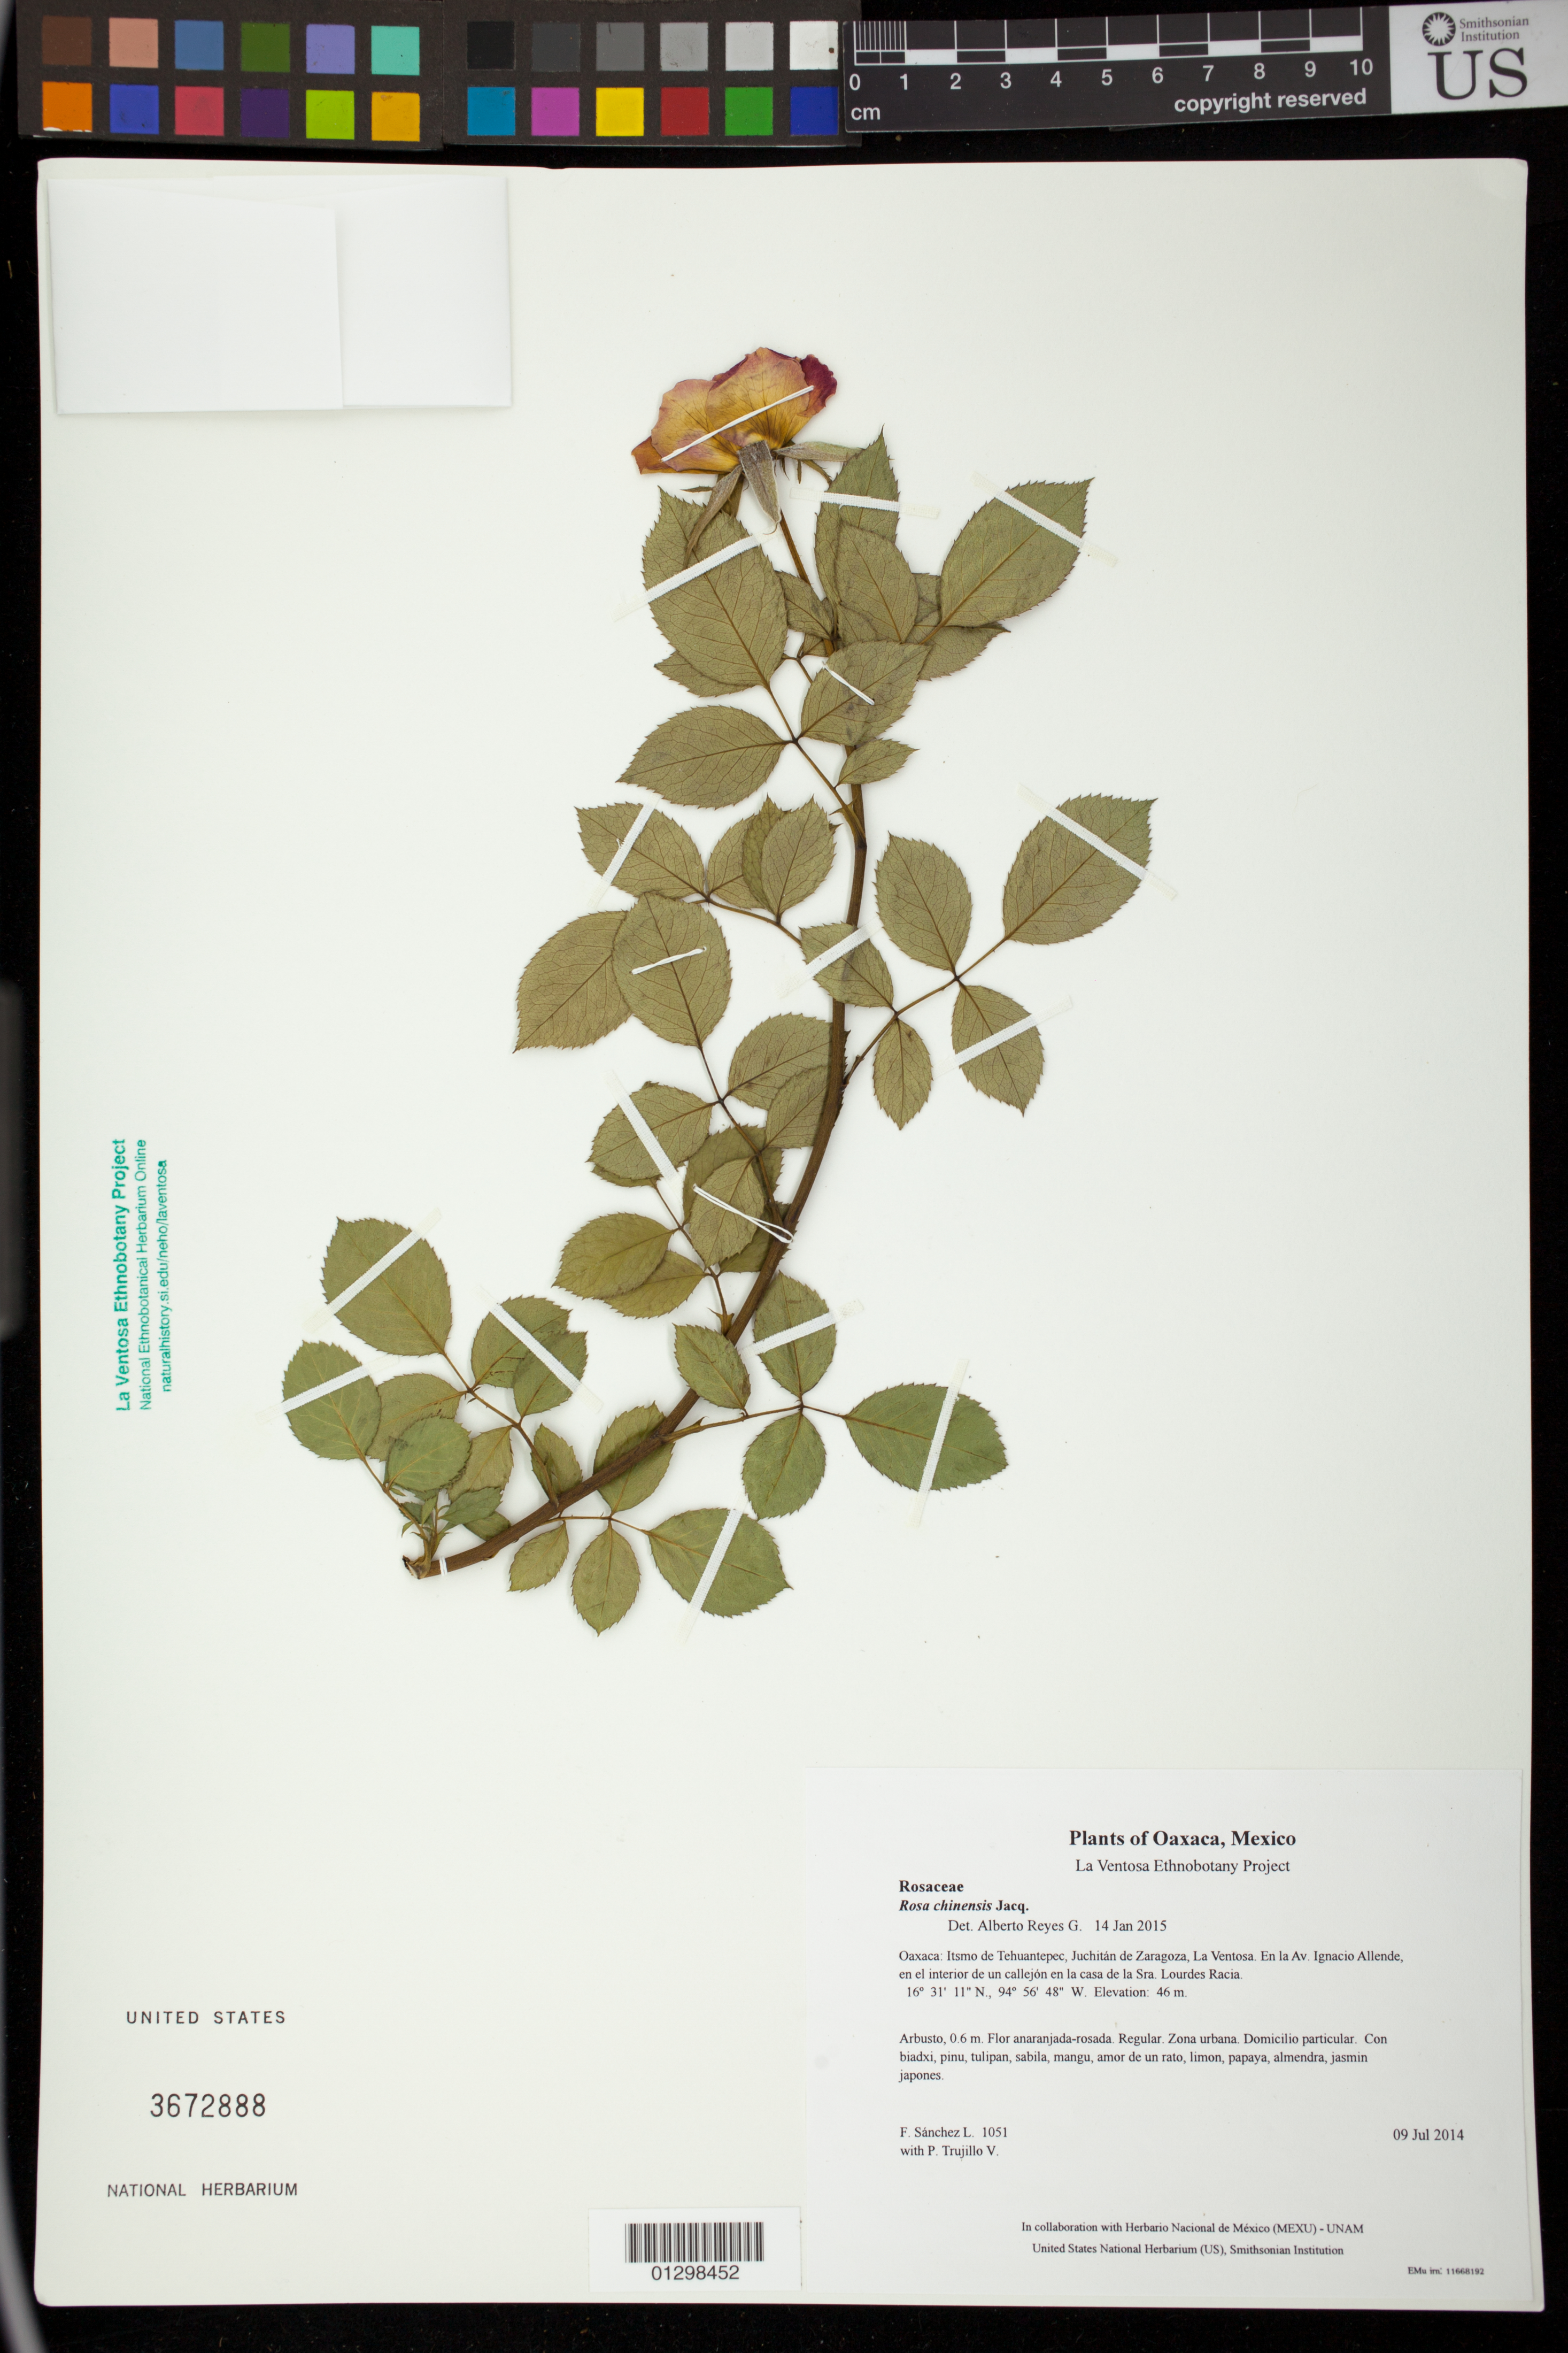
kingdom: Plantae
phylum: Tracheophyta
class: Magnoliopsida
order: Rosales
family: Rosaceae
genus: Rosa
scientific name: Rosa chinensis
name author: Jacq.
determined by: Reyes García, A.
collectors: F. Sánchez L. & P. Trujillo V.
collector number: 1051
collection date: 2014-07-09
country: Mexico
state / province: Oaxaca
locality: Itsmo de Tehuantepec, Juchitán de Zaragoza, La Ventosa. En la Av. Ignacio Allende, en el interior de un callejón en la casa de la Sra. Lourdes Racia.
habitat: Zona urbana. Domicilio particular.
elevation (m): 46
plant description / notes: MEXU, US; Yaga bandaga. 0.6 m. Guie' biguitu-rosa. Nuu.; rosa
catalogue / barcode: US 3672888